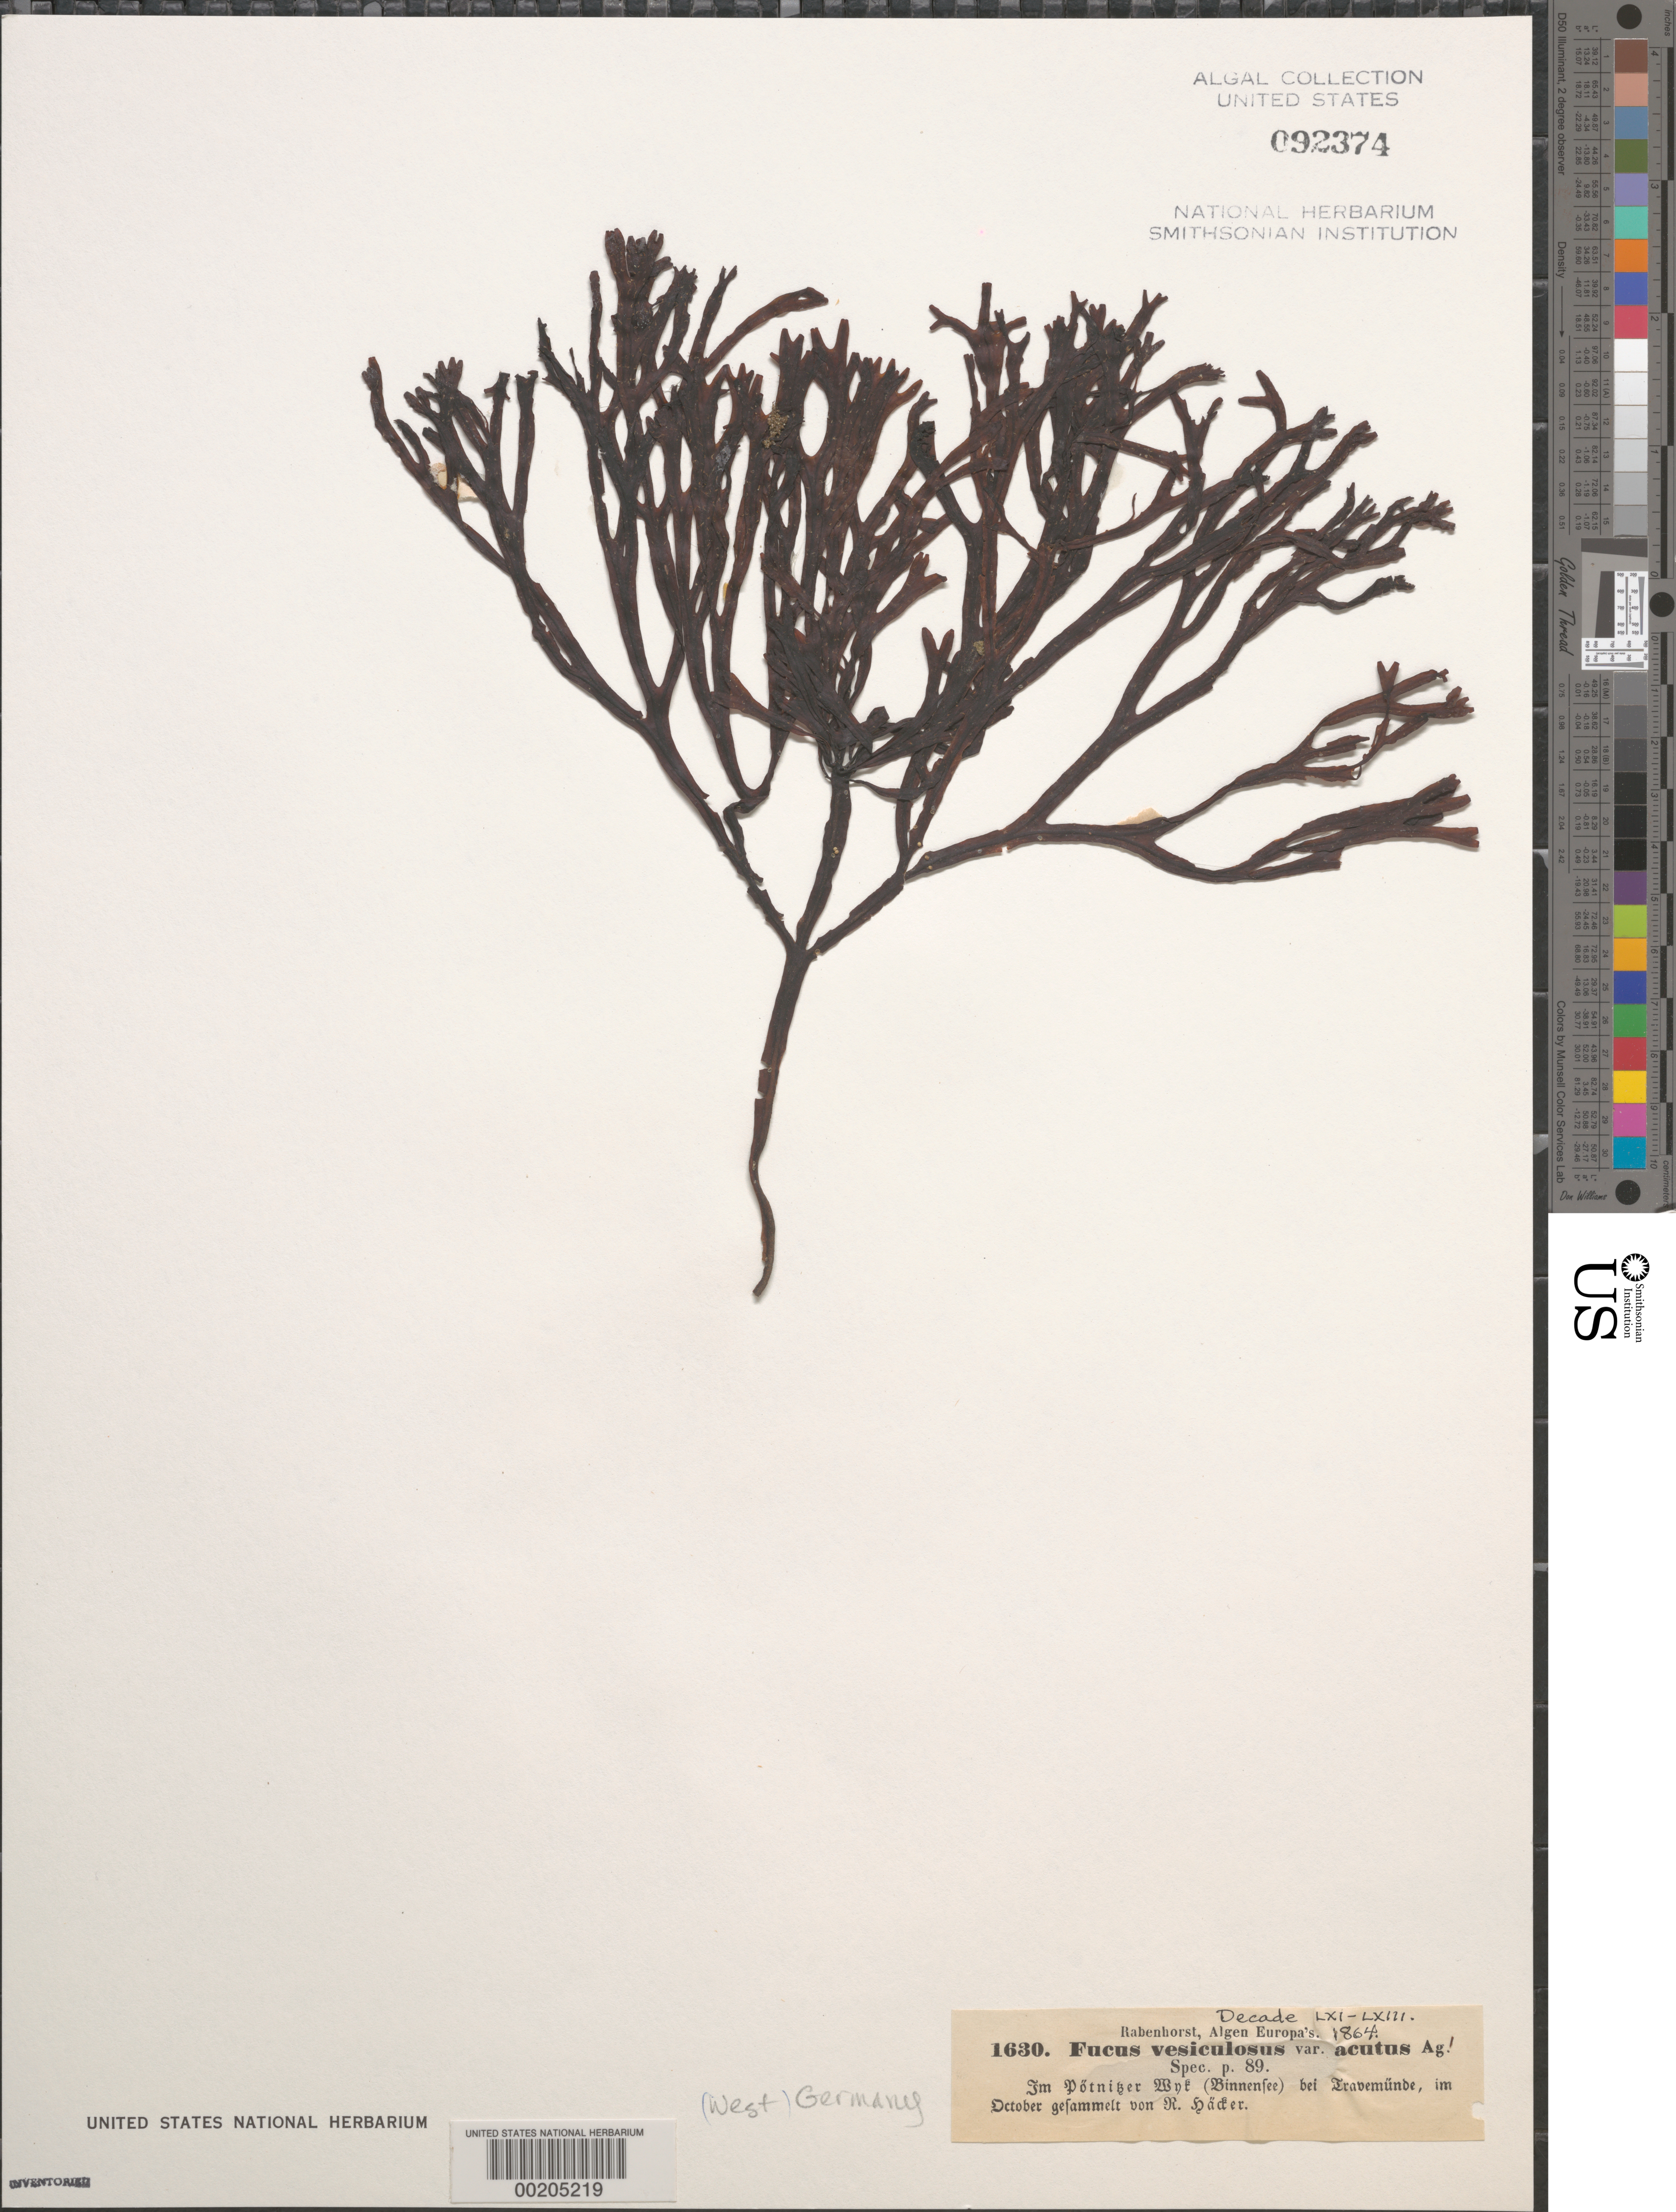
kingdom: Chromista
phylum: Ochrophyta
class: Phaeophyceae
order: Fucales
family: Fucaceae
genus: Fucus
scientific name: Fucus vesiculosus var. acutus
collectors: R. Haecker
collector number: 1630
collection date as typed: Oct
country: Germany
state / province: Schleswig-Holstein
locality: Potnitzer Wyk (Binnensee) near Travemunde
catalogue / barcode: US 92374